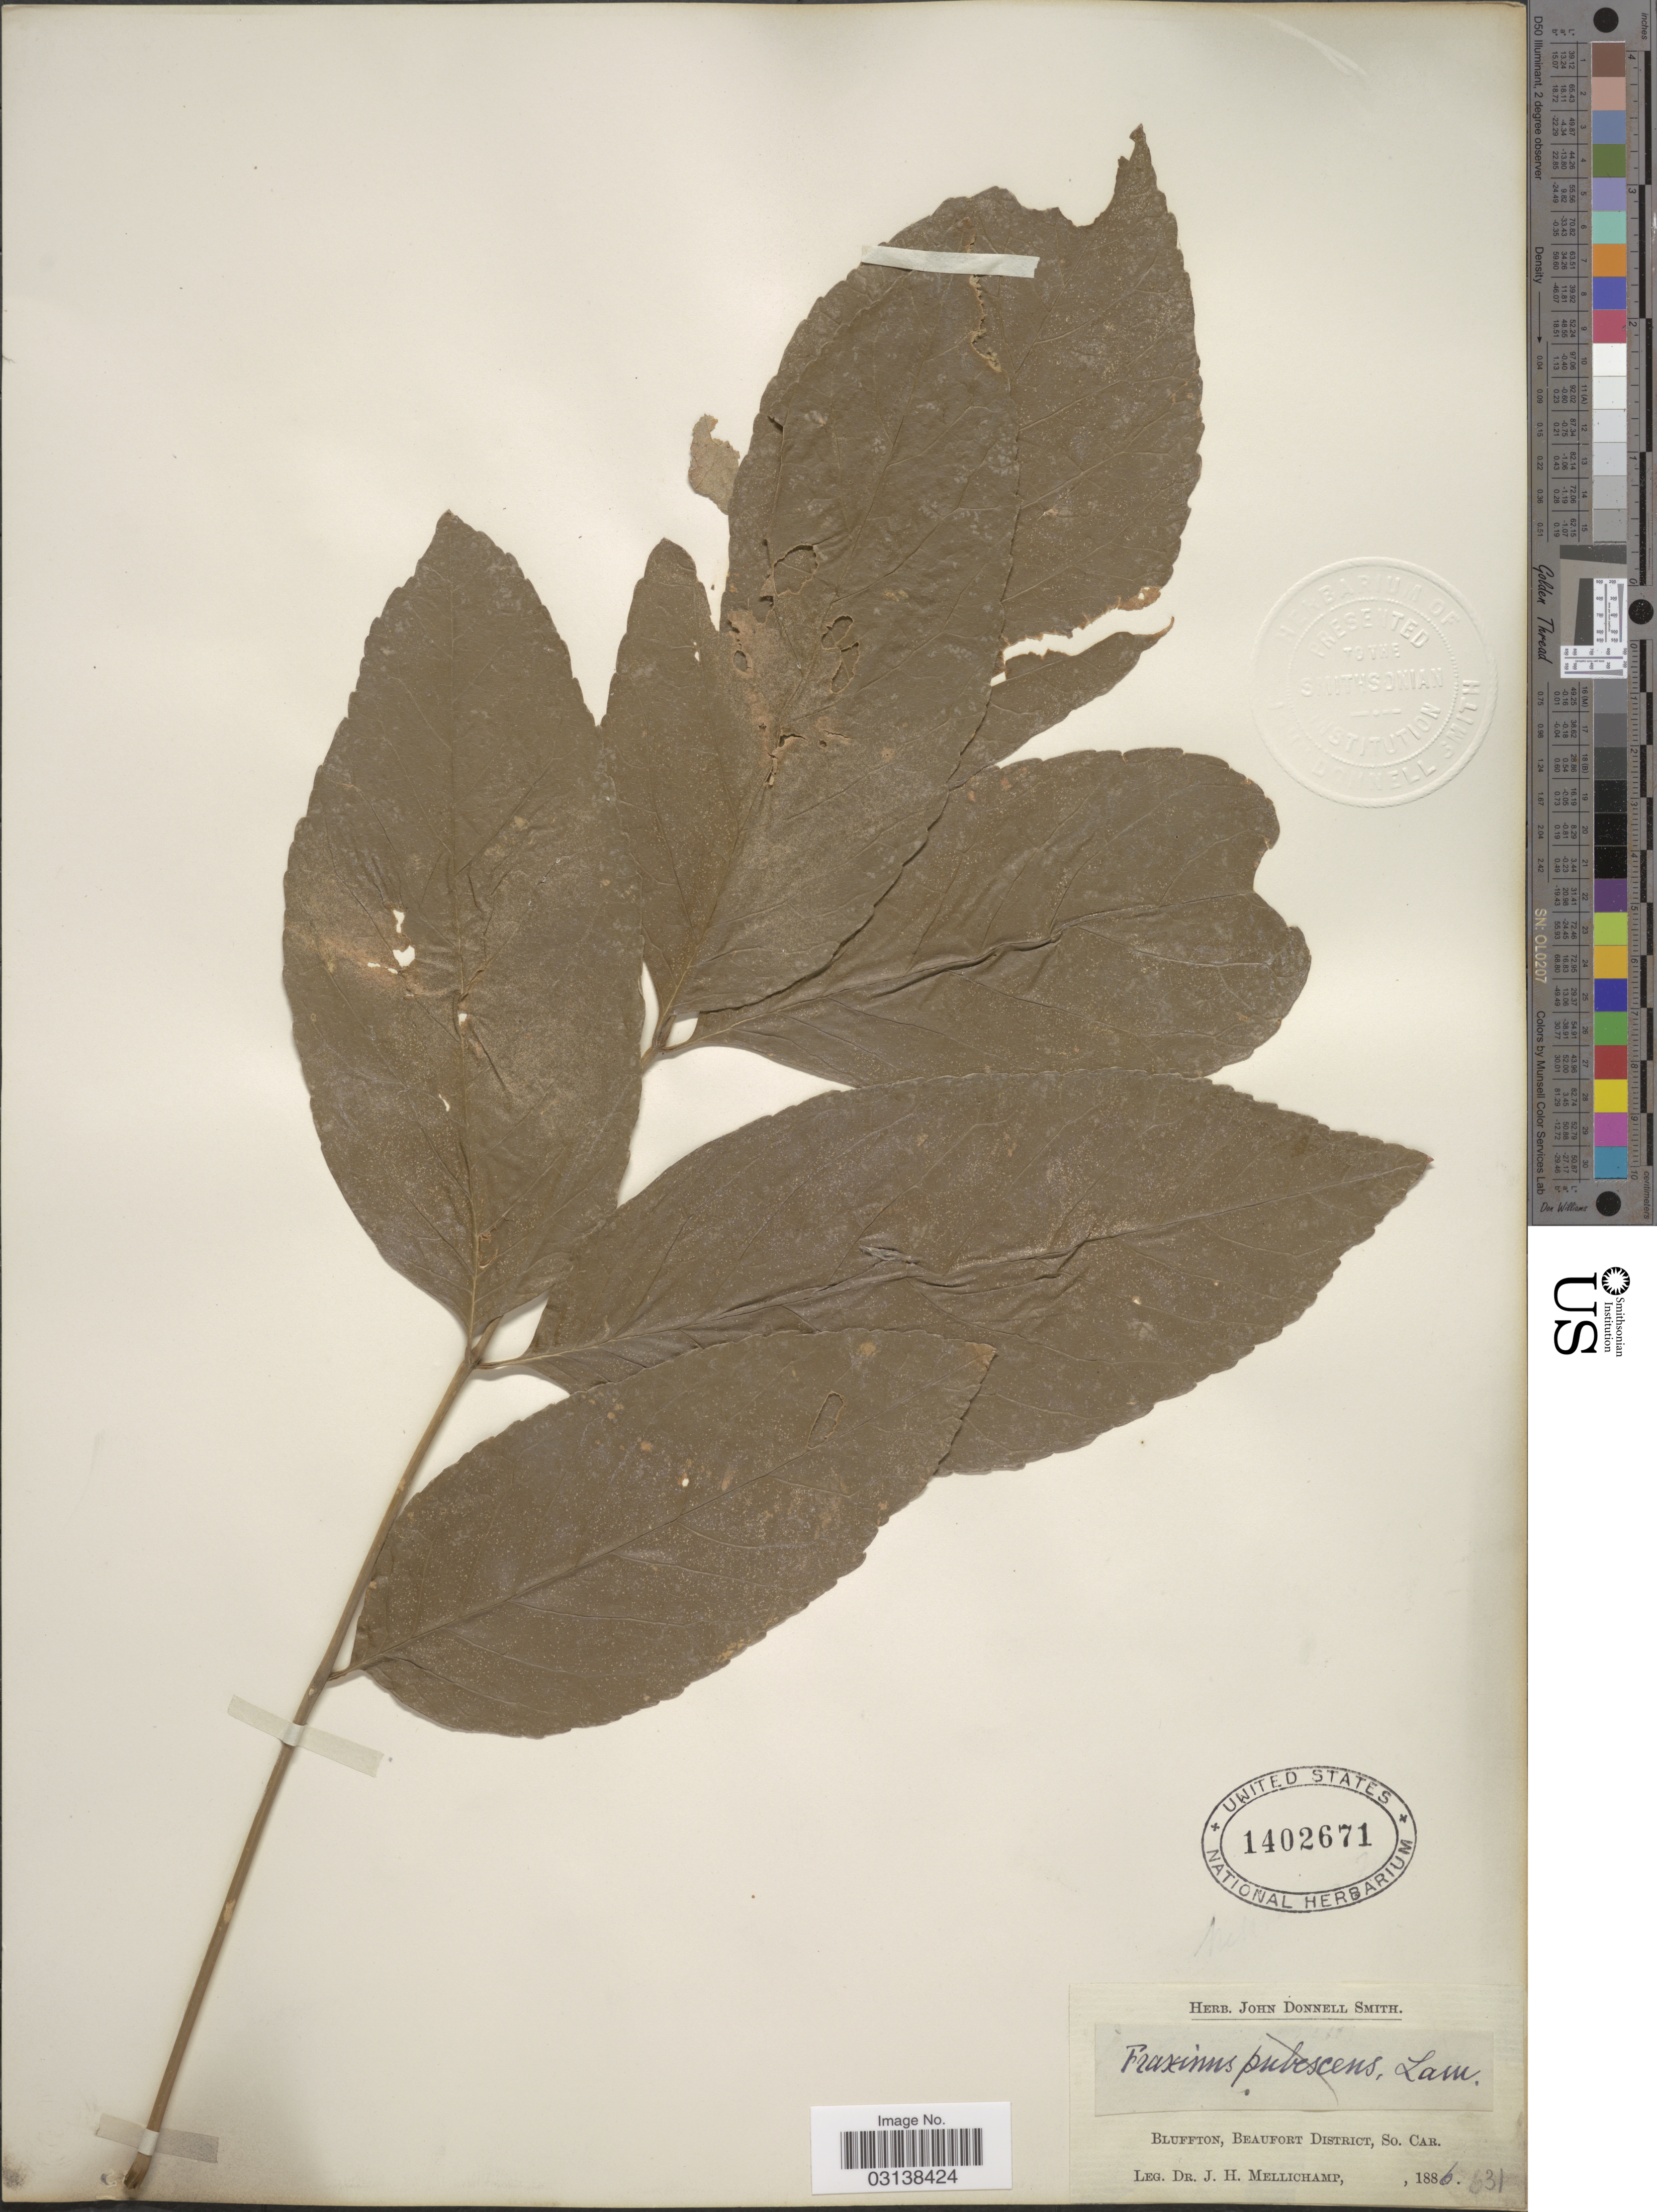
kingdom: Plantae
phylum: Tracheophyta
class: Magnoliopsida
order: Lamiales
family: Oleaceae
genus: Fraxinus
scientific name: Fraxinus americana var. biltmoreana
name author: (Beadle) J.W. Wright ex Fernald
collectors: J. H. Mellichamp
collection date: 1886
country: United States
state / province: South Carolina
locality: Bluffton, Beaufort District.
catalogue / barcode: US 1402671